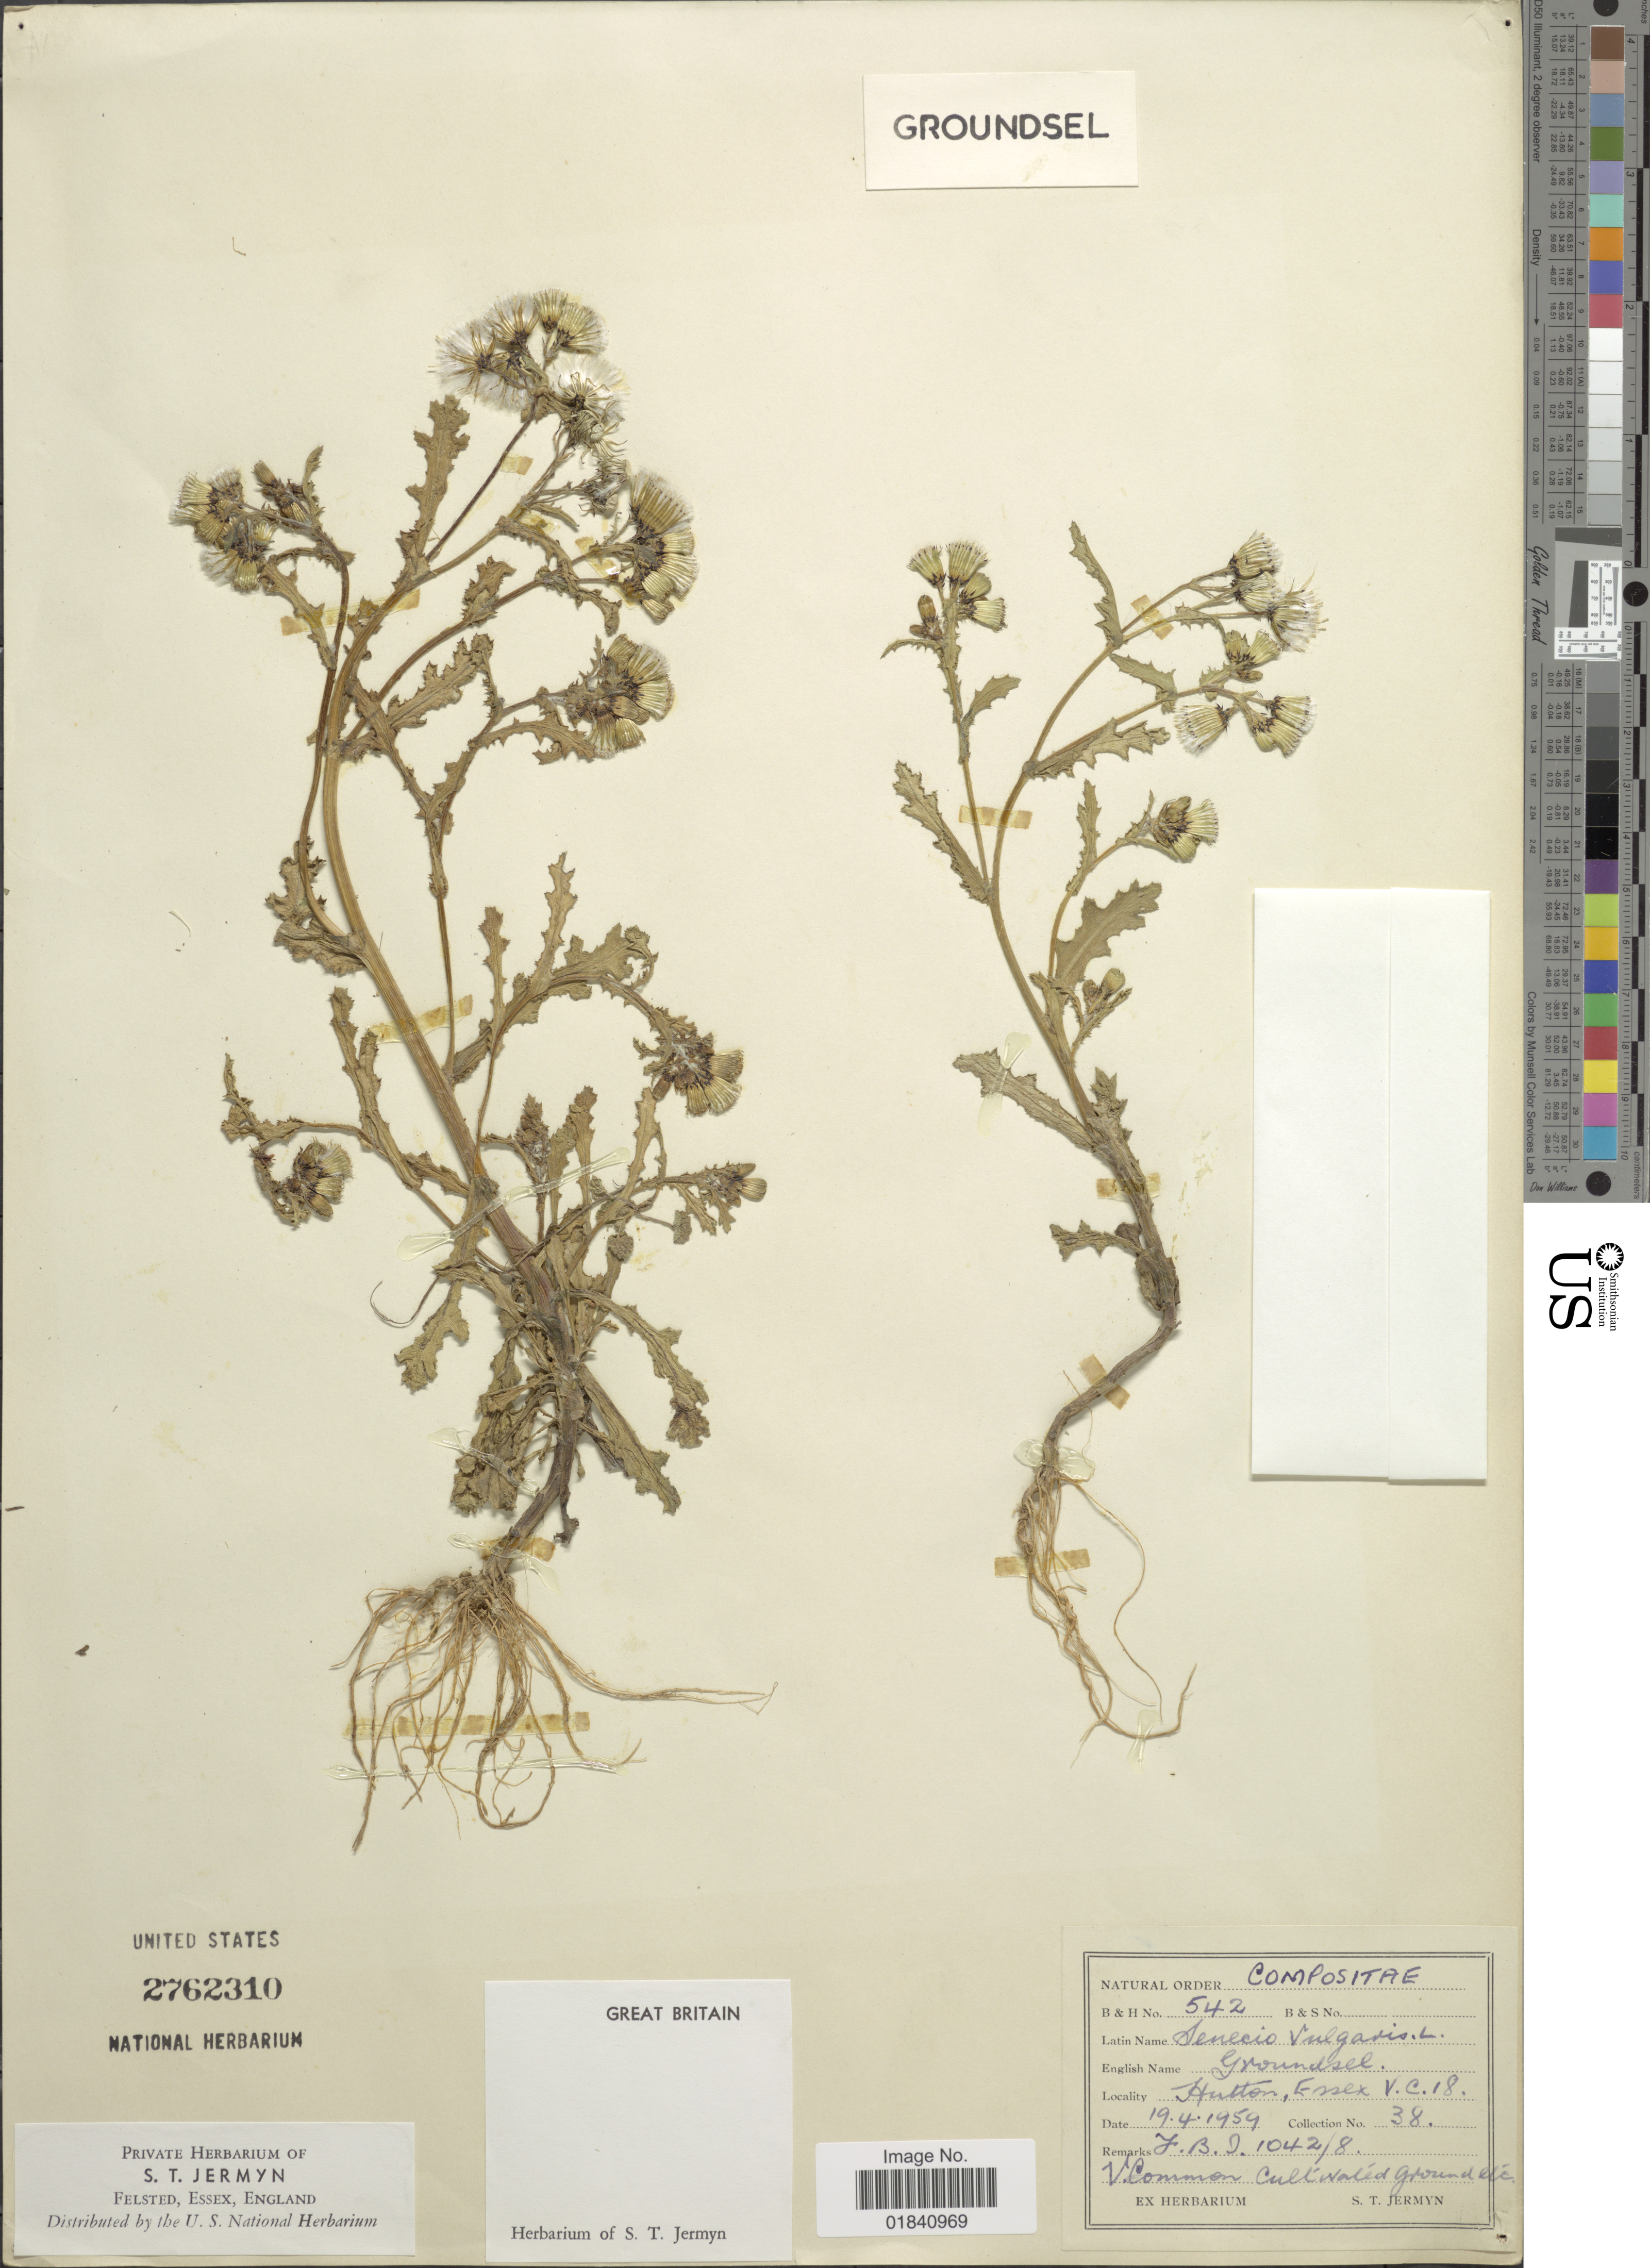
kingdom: Plantae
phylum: Tracheophyta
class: Magnoliopsida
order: Asterales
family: Asteraceae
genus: Senecio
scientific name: Senecio vulgaris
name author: L.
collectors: ex herb. S. T. Jermyn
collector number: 38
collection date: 1959-04-19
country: United Kingdom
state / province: England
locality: Hutton, Essex V. C. 18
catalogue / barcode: US 2762310